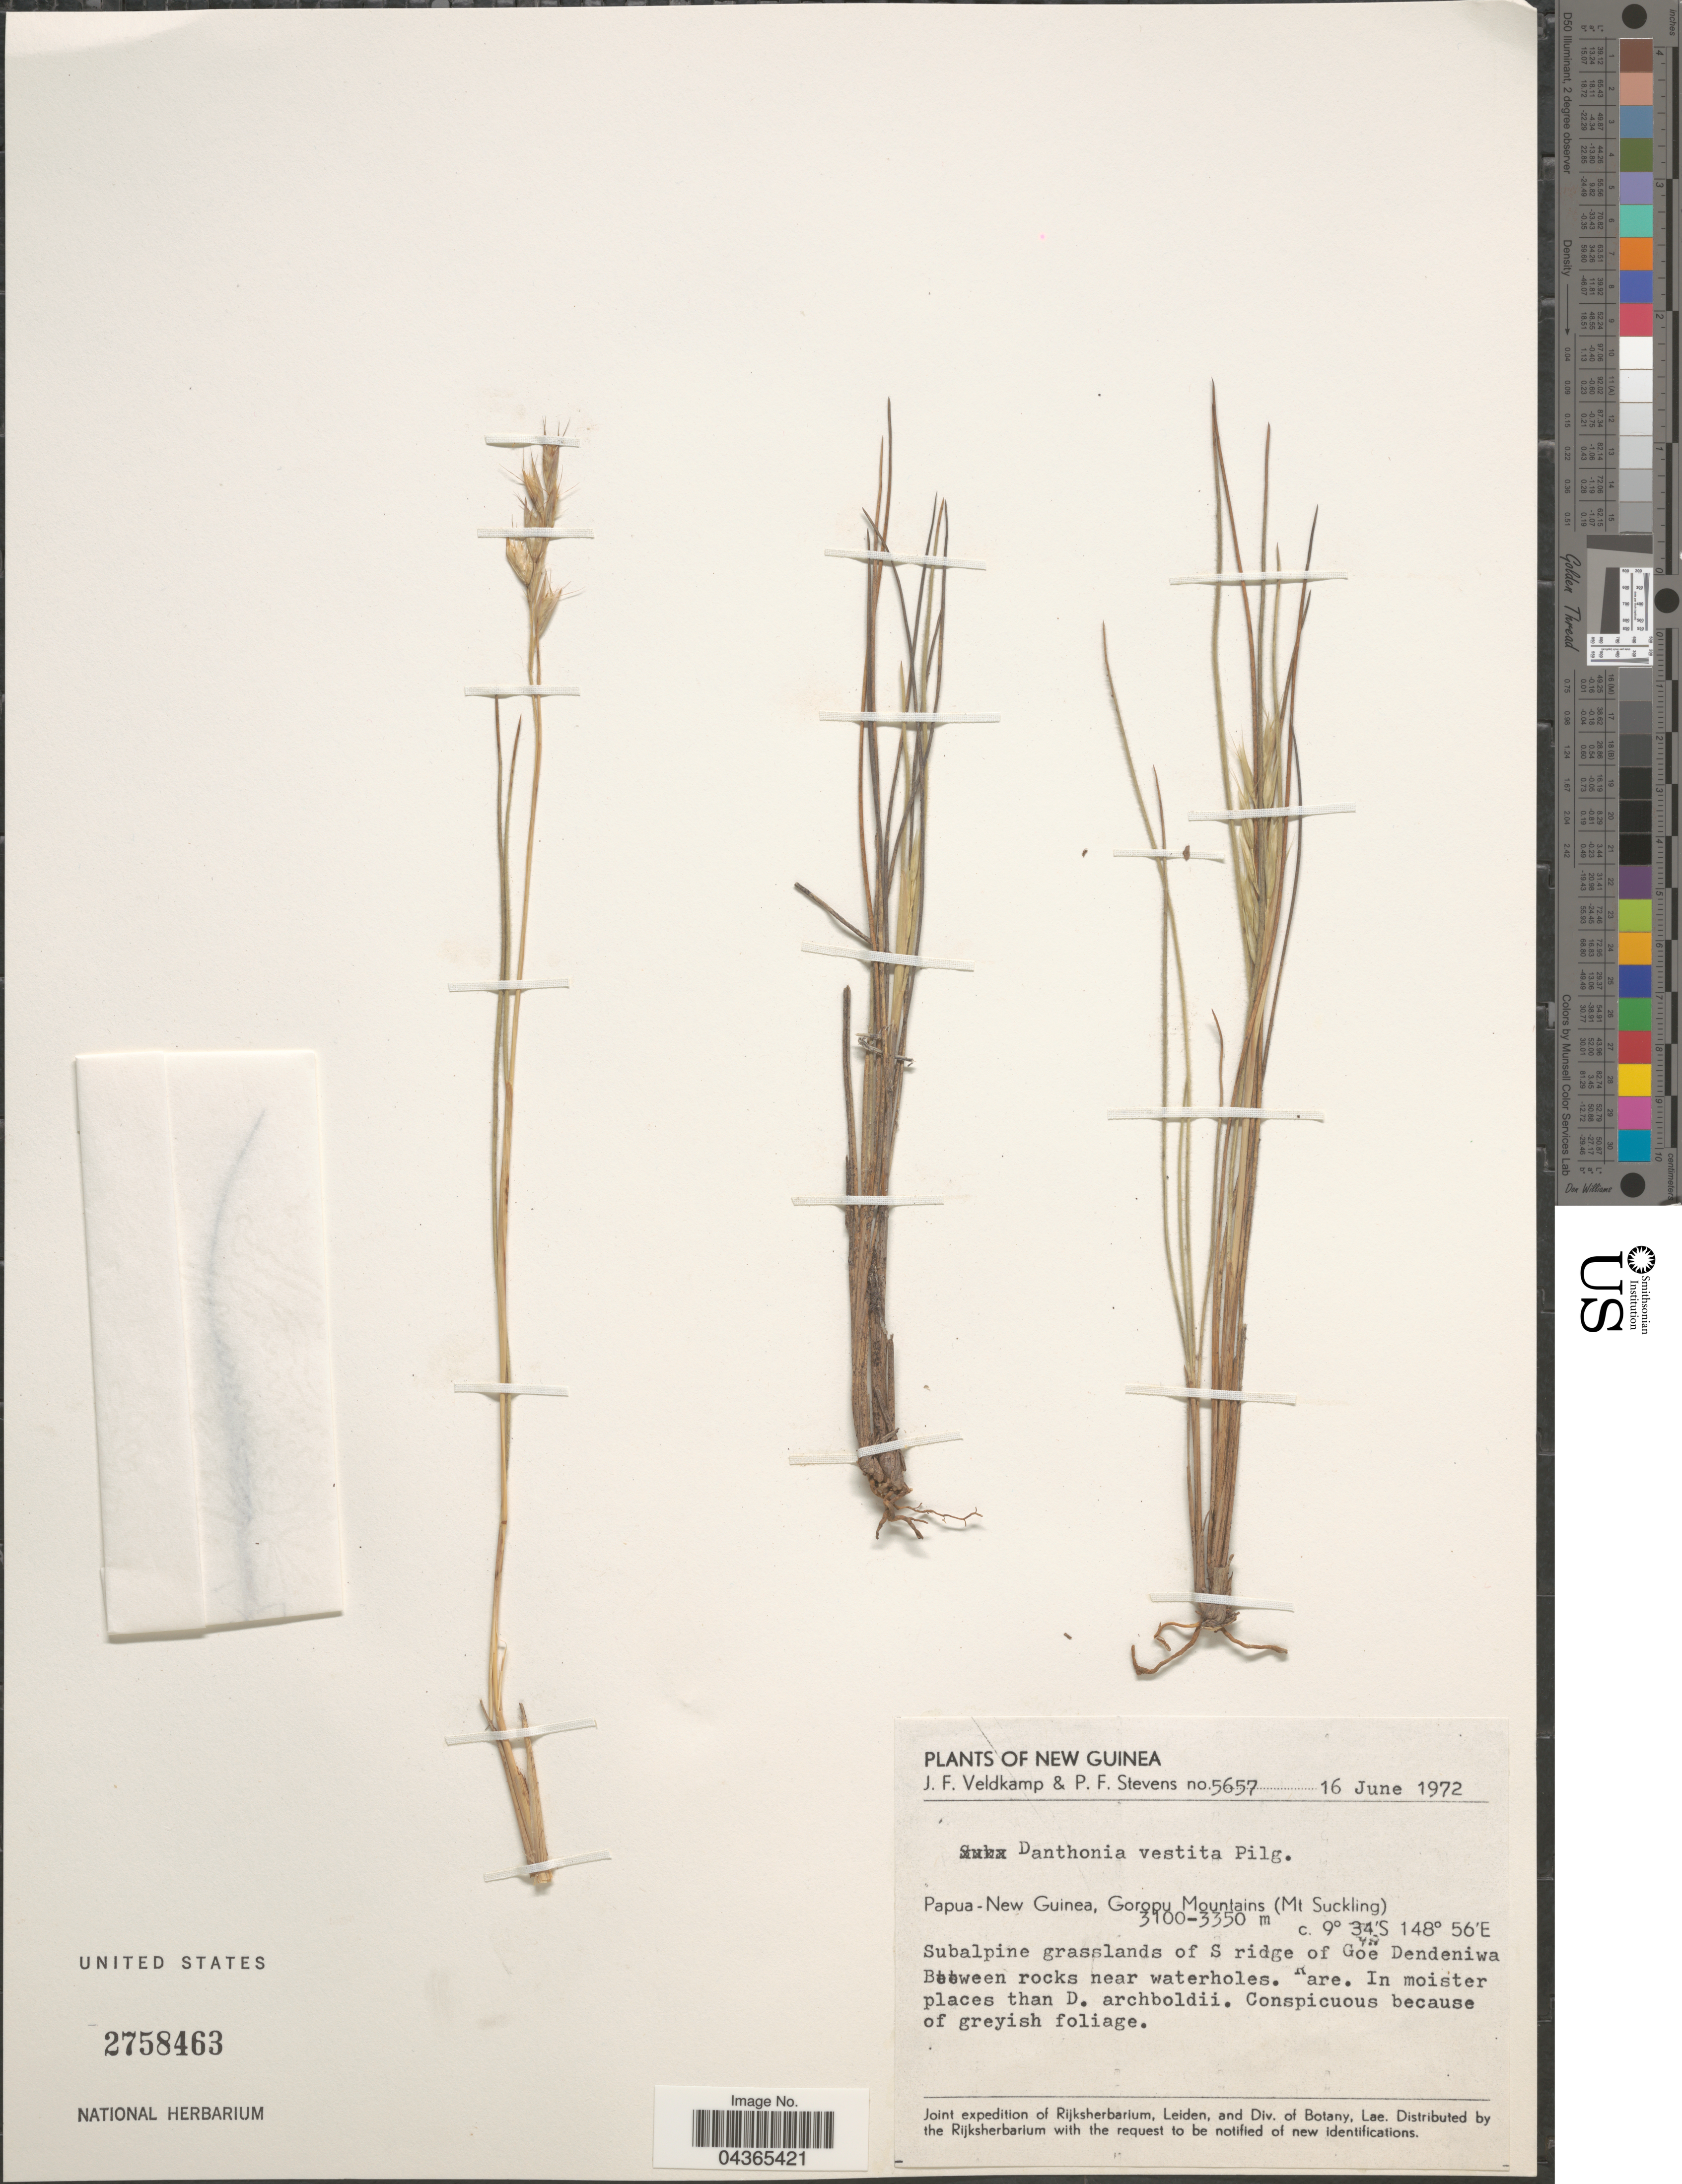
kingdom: Plantae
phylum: Tracheophyta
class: Liliopsida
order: Poales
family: Poaceae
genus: Rytidosperma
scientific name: Rytidosperma vestitum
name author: (Pilg.) Connor & Edgar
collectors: J. F. Veldkamp & P. F. Stevens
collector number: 5657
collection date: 1972-06-16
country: Papua New Guinea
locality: New Guinea. Goropu Mountains (Mt Suckling). Subalpine grasslands of S ridge of Goe Dendeniwa. Between rocks near waterholes. Joint expedition of Rijksherbarium, Leiden, and Div. of Botany, Lae.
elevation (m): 3100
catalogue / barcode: US 2758463